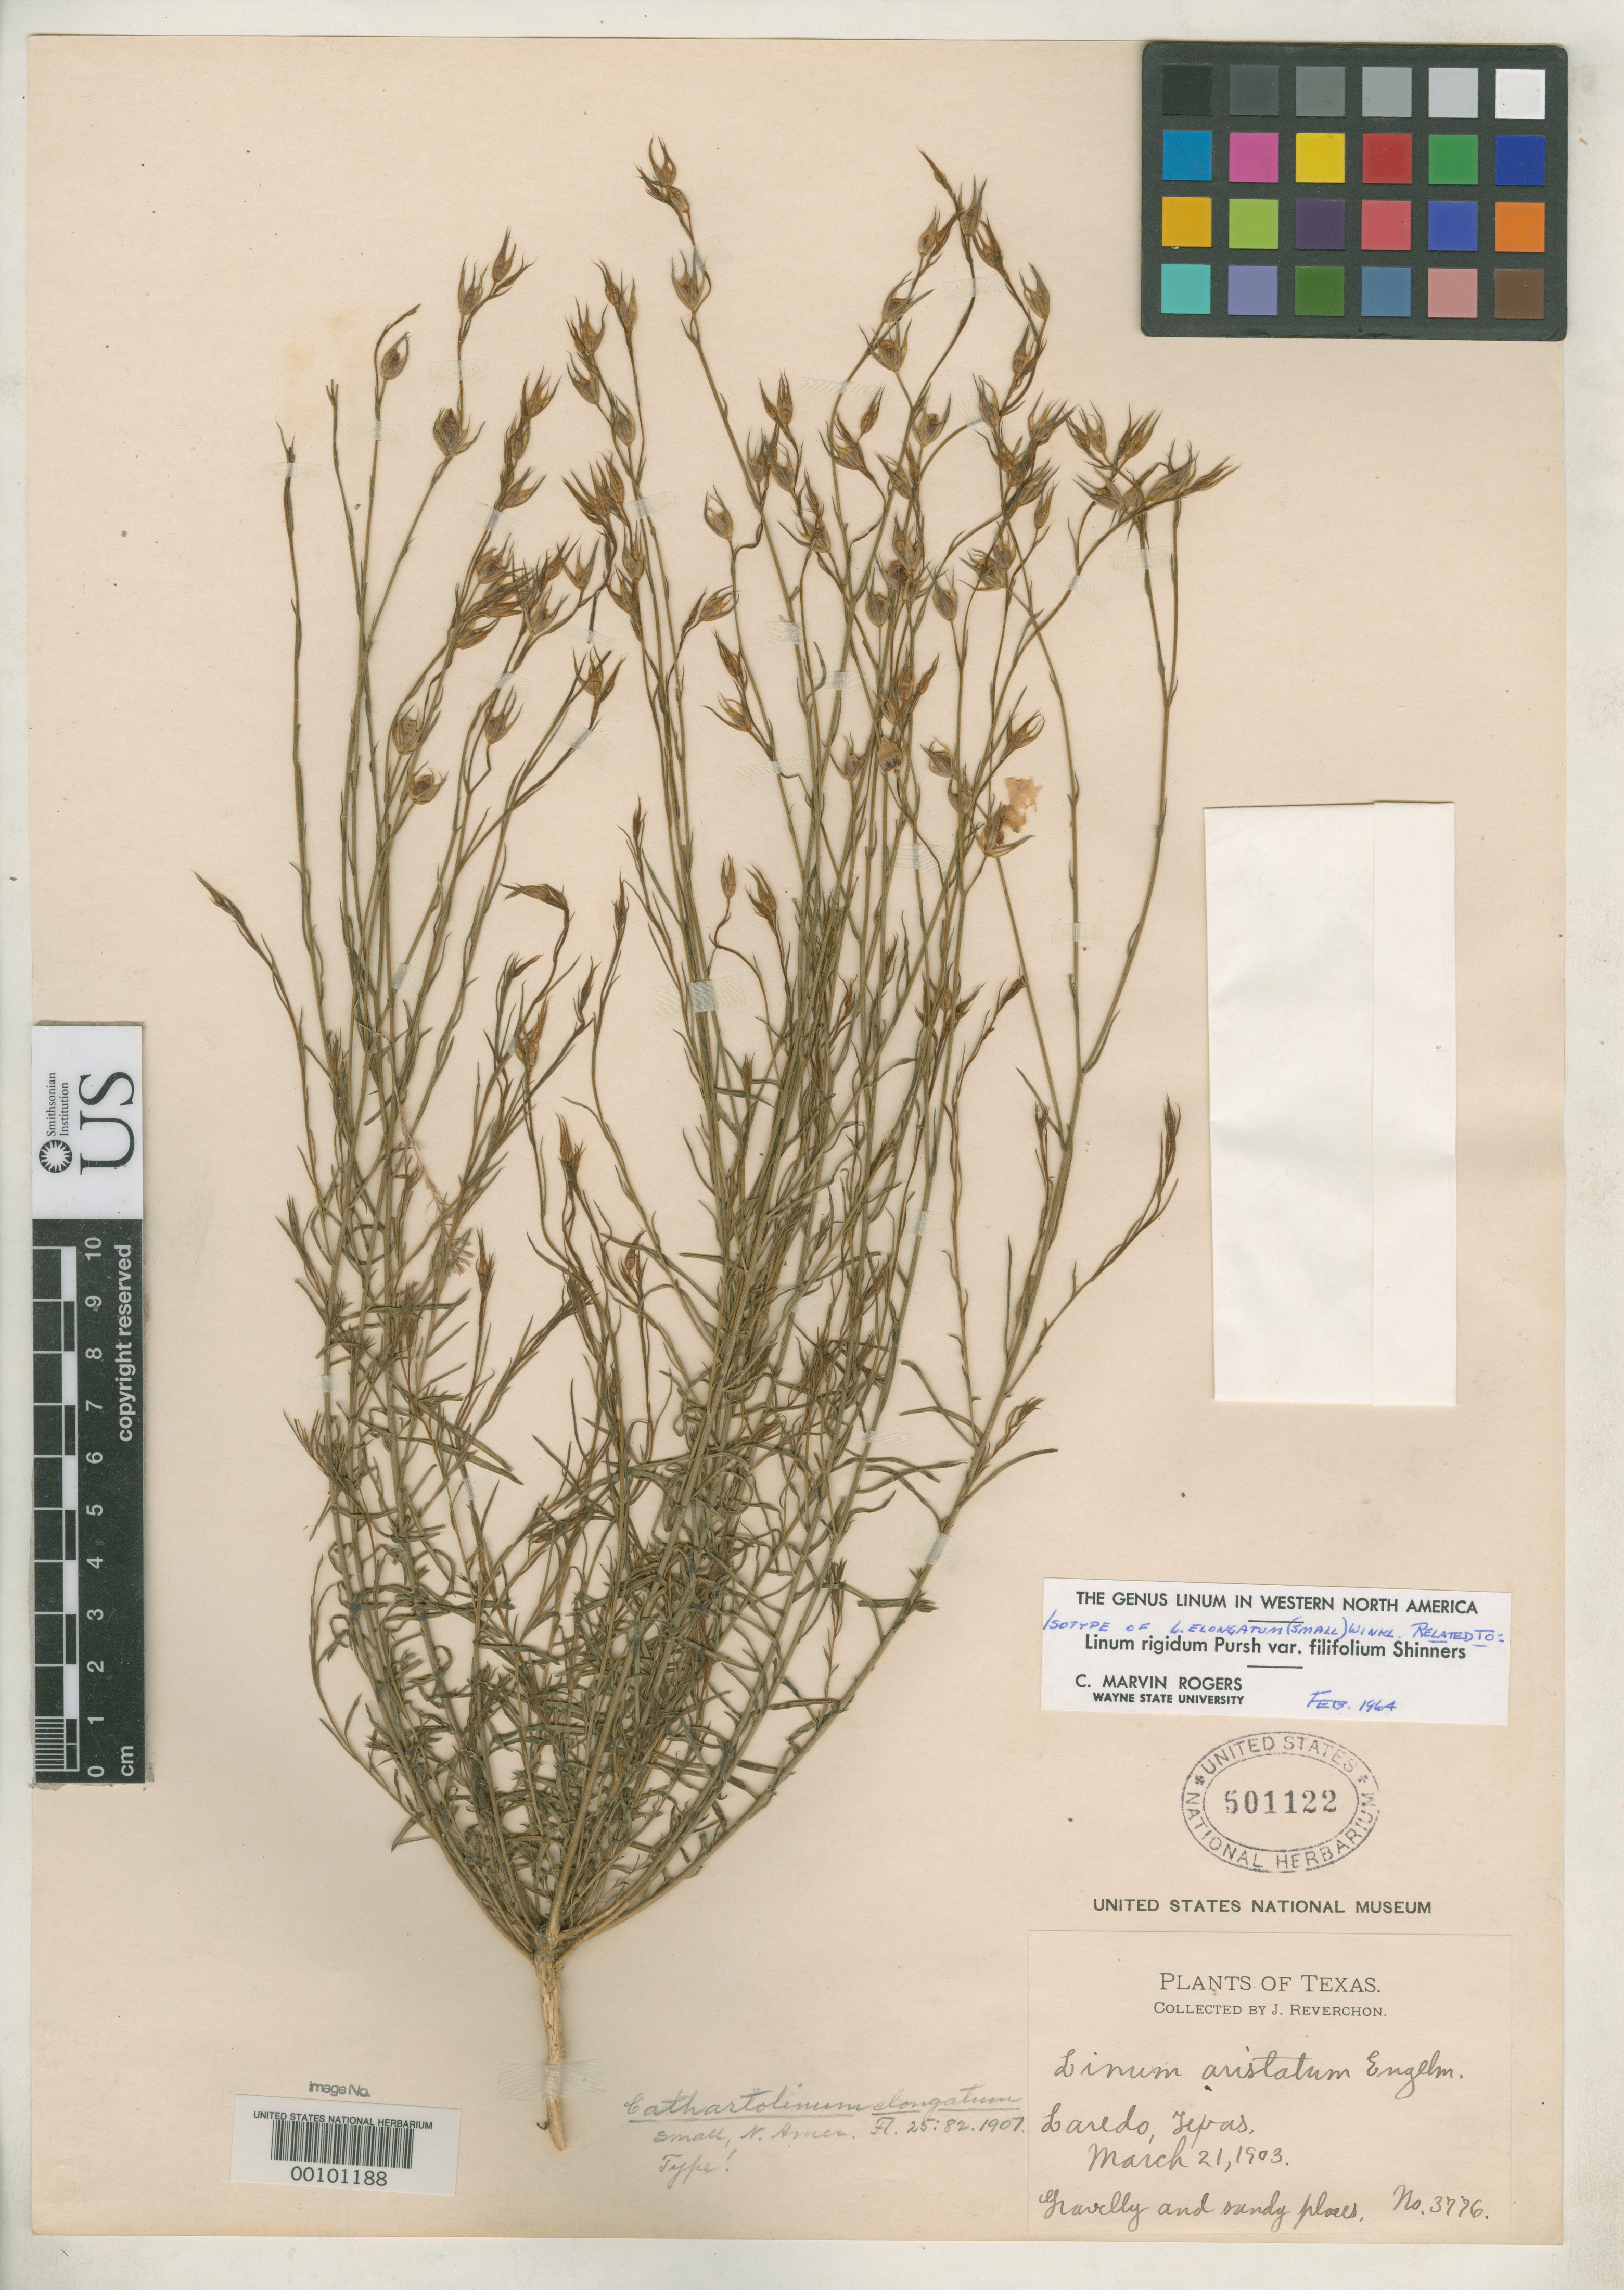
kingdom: Plantae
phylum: Tracheophyta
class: Magnoliopsida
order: Malpighiales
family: Linaceae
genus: Cathartolinum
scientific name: Cathartolinum elongatum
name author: Small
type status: Isotype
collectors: B. F. Bush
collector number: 3776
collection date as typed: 21 Mar 1903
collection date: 1903-03-21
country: United States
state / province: Texas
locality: Laredo.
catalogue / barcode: US 501122